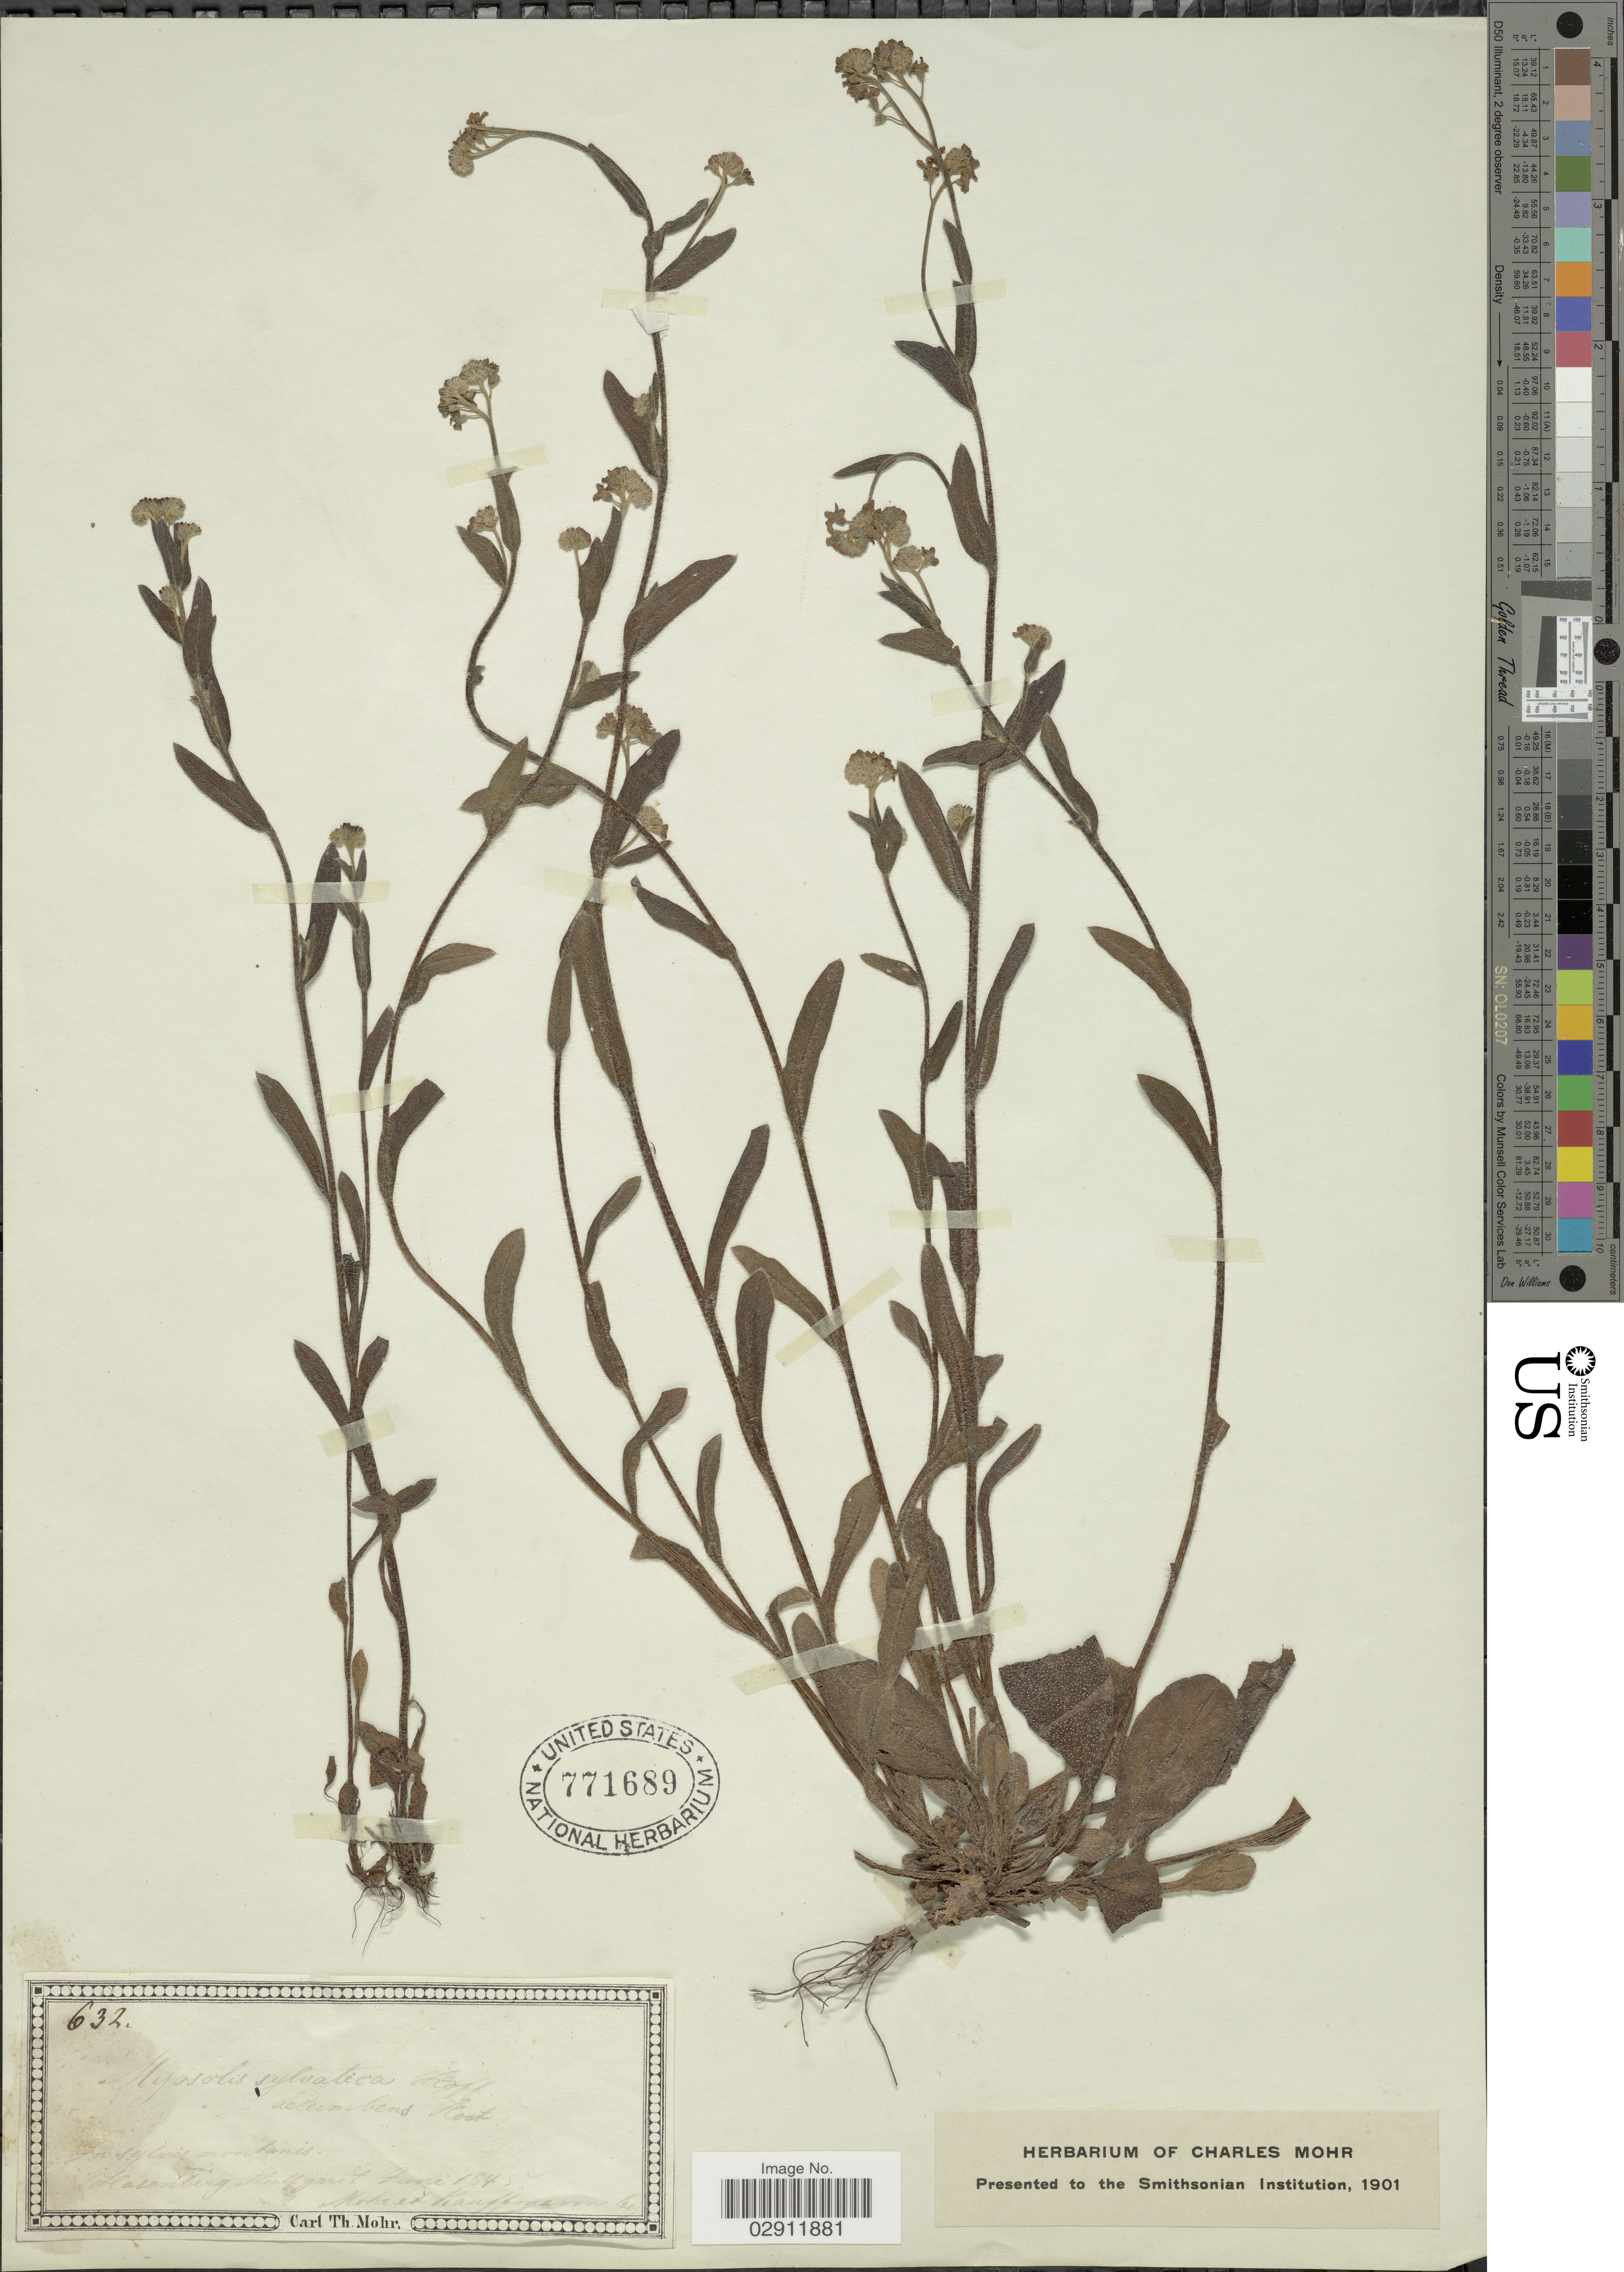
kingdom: Plantae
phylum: Tracheophyta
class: Magnoliopsida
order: Boraginales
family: Boraginaceae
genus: Myosotis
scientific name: Myosotis sylvatica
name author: Ehrh. ex Hoffm.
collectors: Mohr, C. T. (herbarium) & -. Kauffmann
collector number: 632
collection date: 1845-06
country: Germany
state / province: Baden-Württemberg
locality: In sulvis montanis. Hasenberg, Stuttgardt.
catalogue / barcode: US 771689